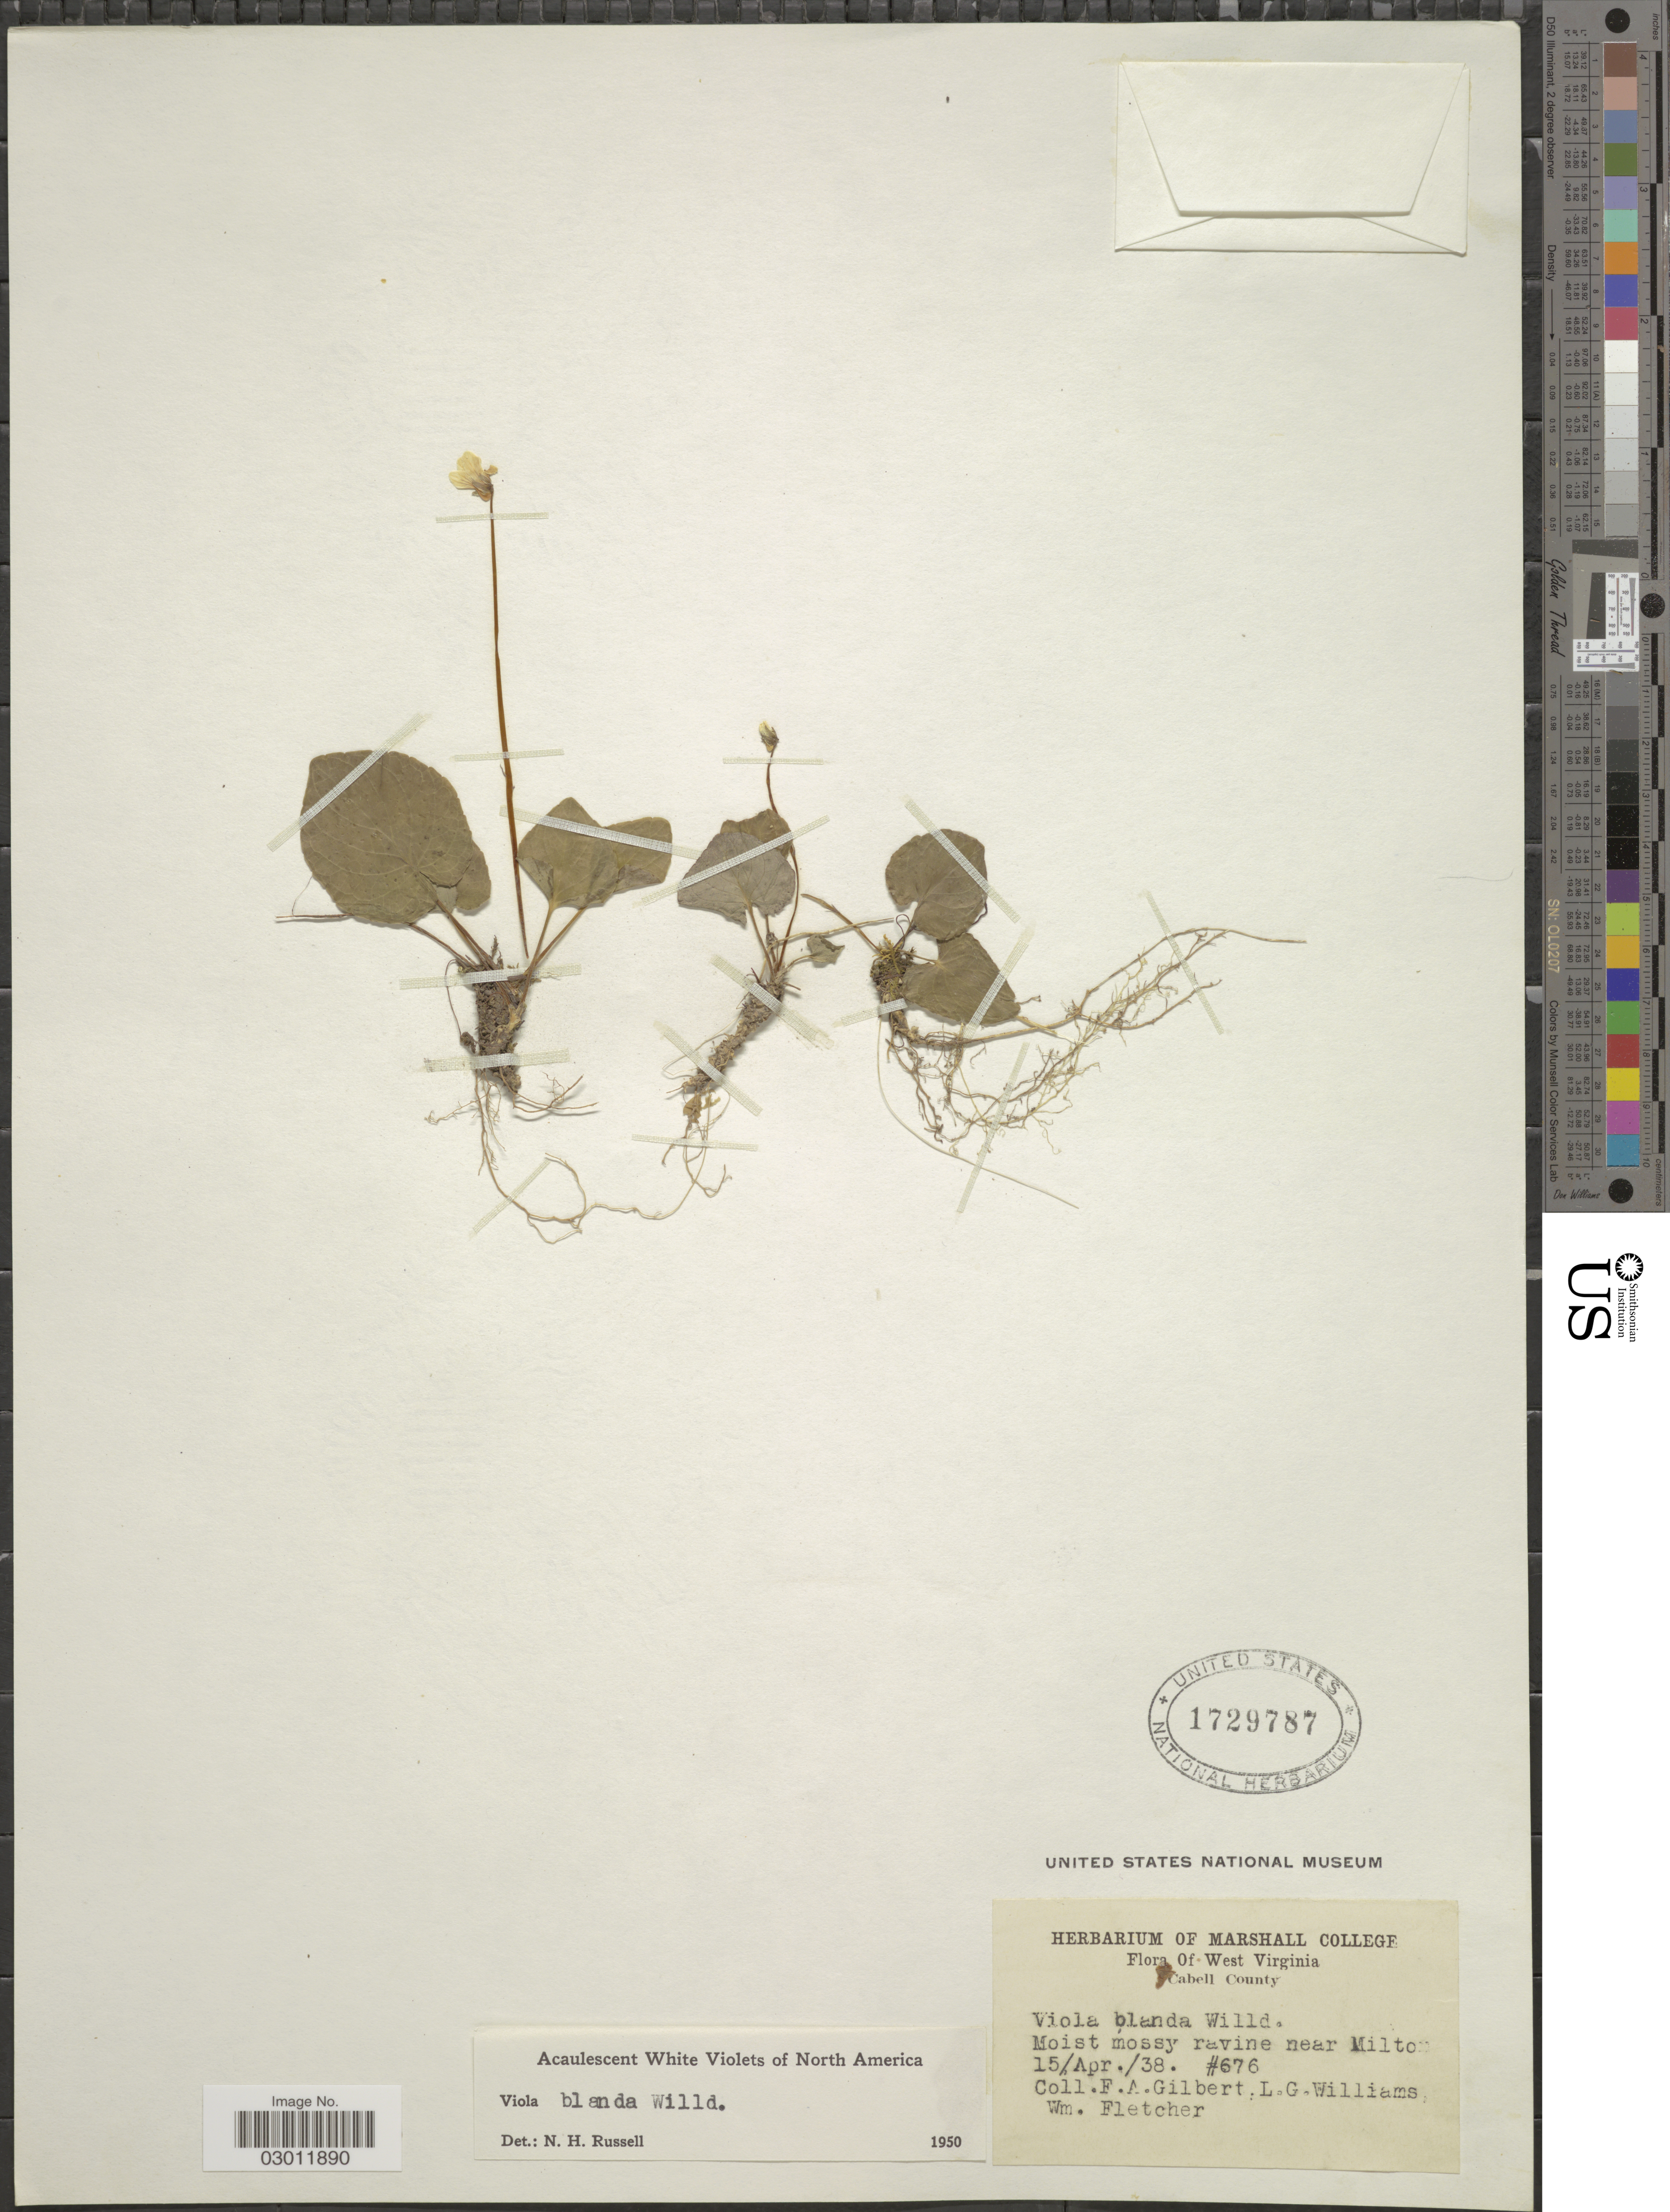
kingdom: Plantae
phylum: Tracheophyta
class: Magnoliopsida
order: Malpighiales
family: Violaceae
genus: Viola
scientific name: Viola blanda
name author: Willd.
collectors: F. A. Gilbert, L. G. Williams & W. Fletcher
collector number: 676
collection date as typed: Transcribed d/m/y: 15/4/38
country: United States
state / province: West Virginia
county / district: Cabell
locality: Cabell County. Near Milton.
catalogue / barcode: US 1729787